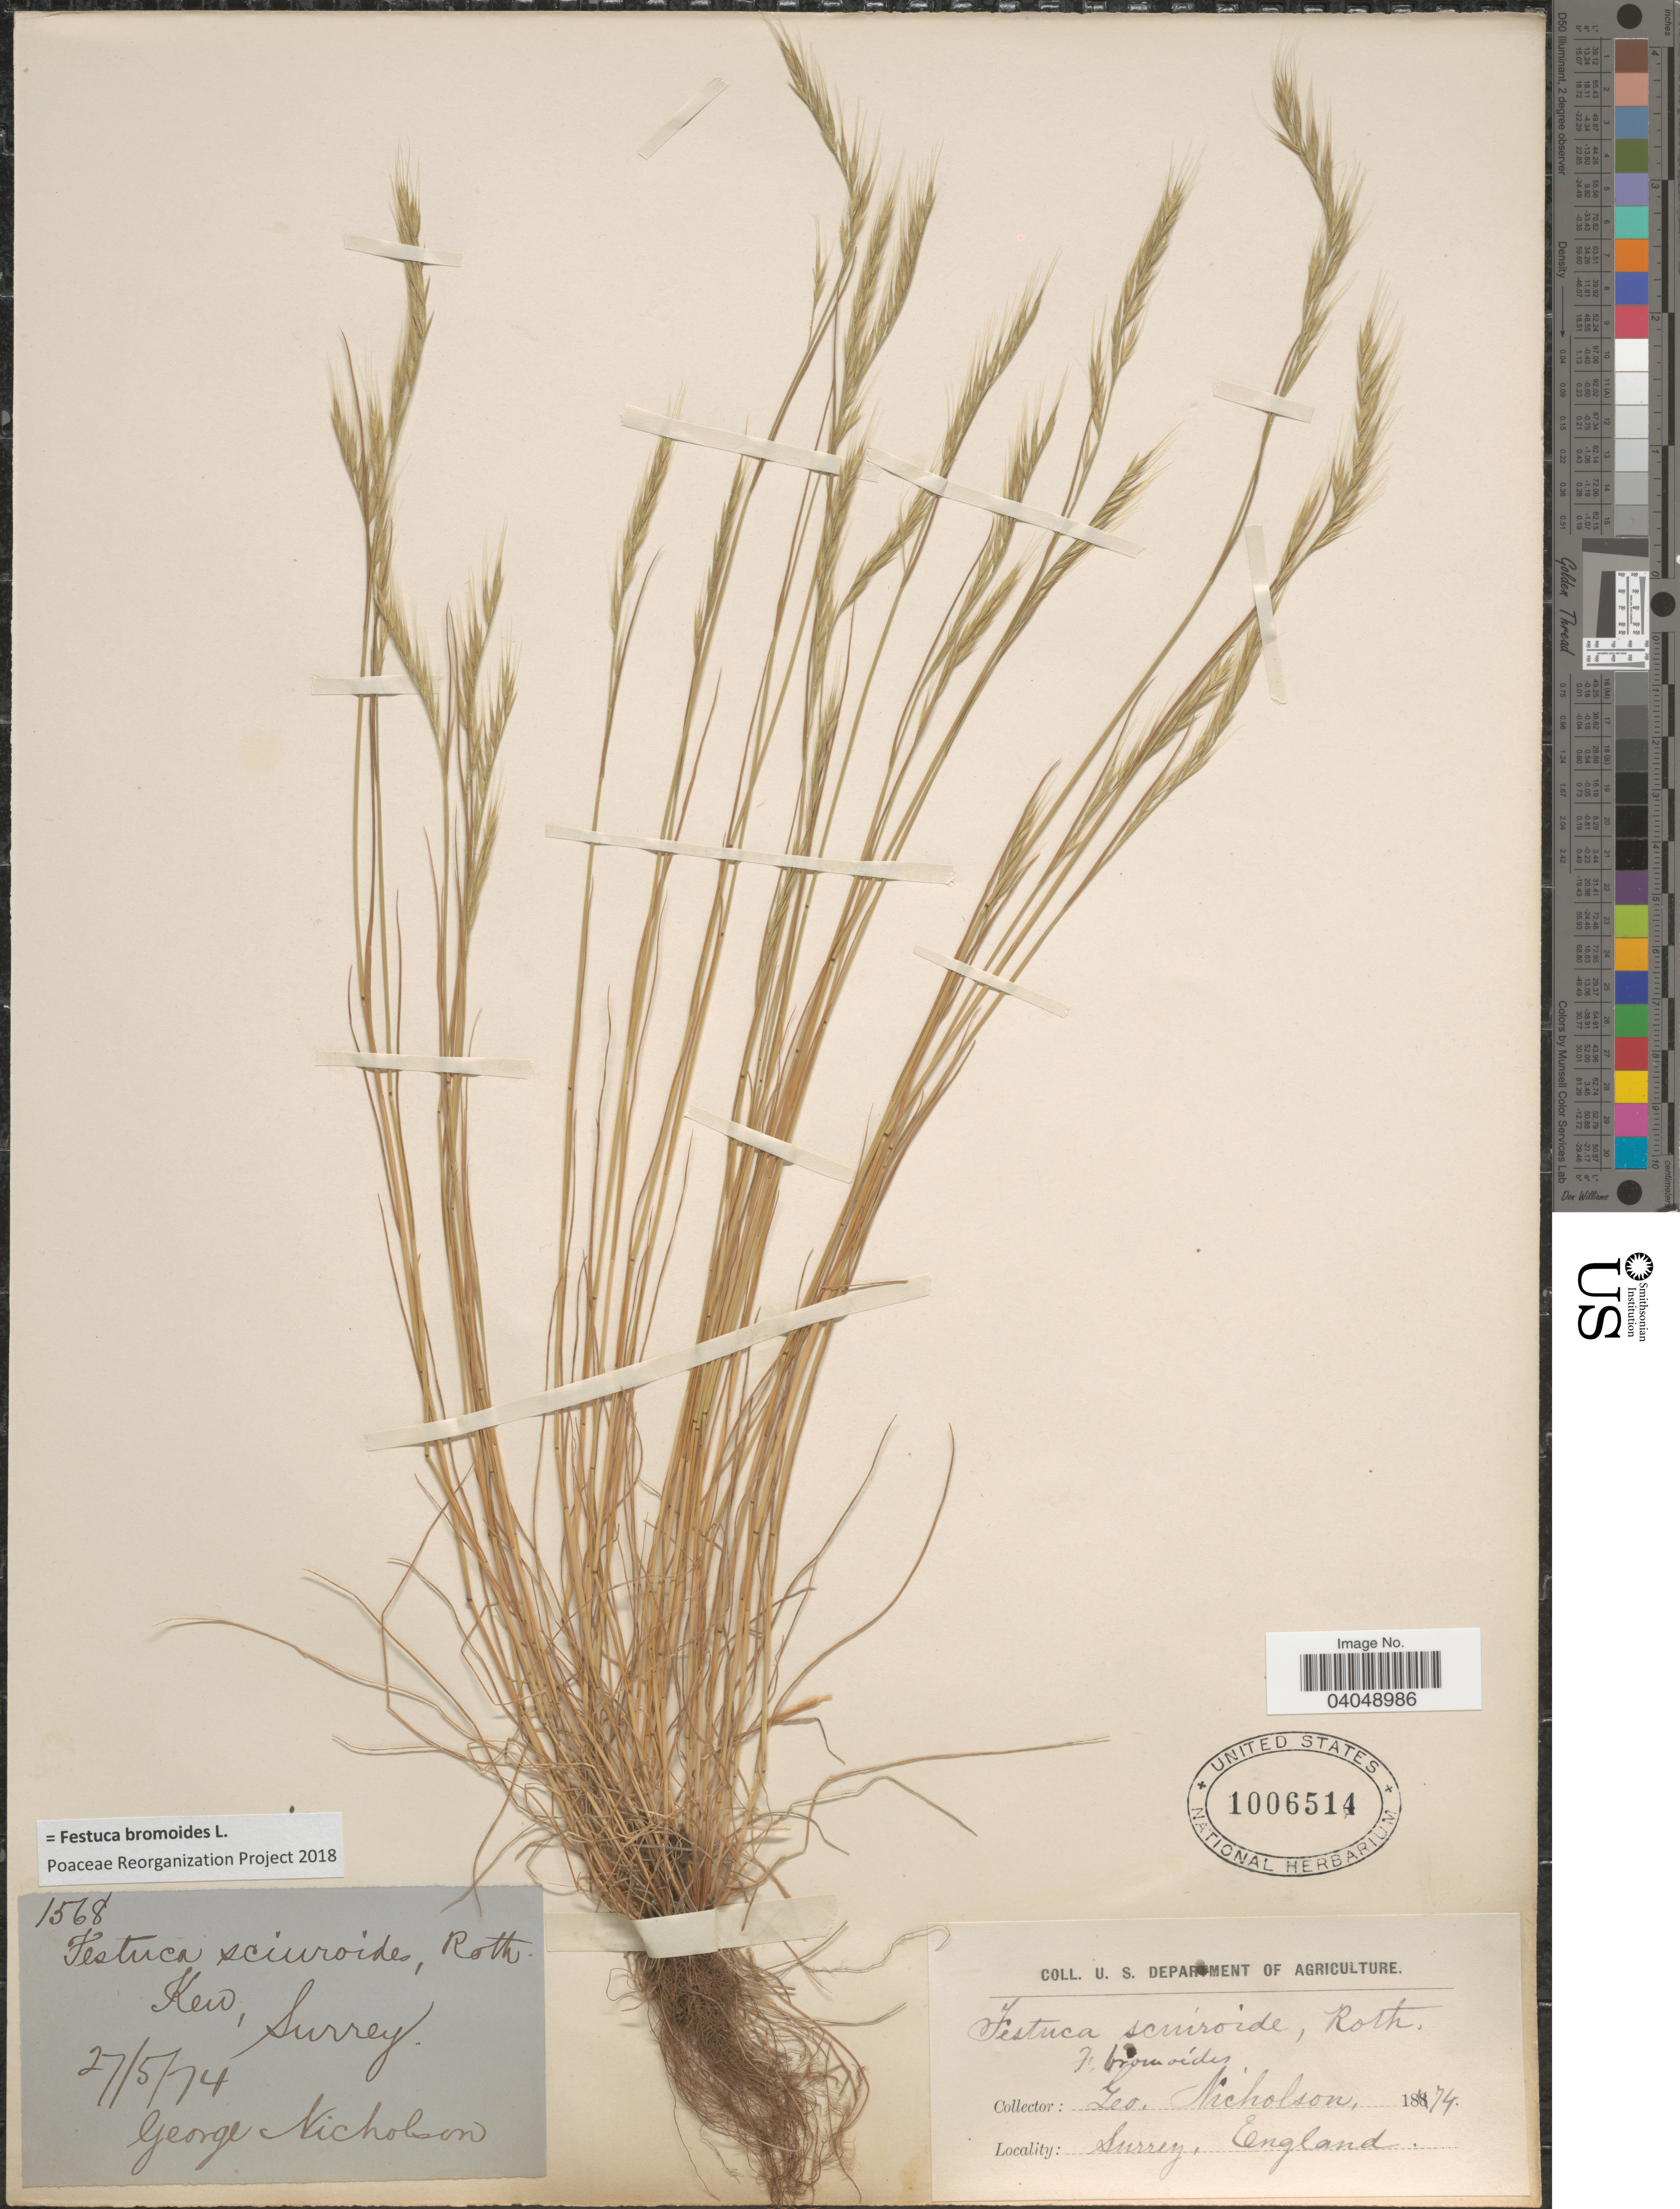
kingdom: Plantae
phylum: Tracheophyta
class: Liliopsida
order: Poales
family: Poaceae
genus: Festuca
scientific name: Festuca bromoides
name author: L.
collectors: G. Nicholson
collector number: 1568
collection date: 1874-05-27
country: United Kingdom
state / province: England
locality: Surrey.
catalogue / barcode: US 1006514